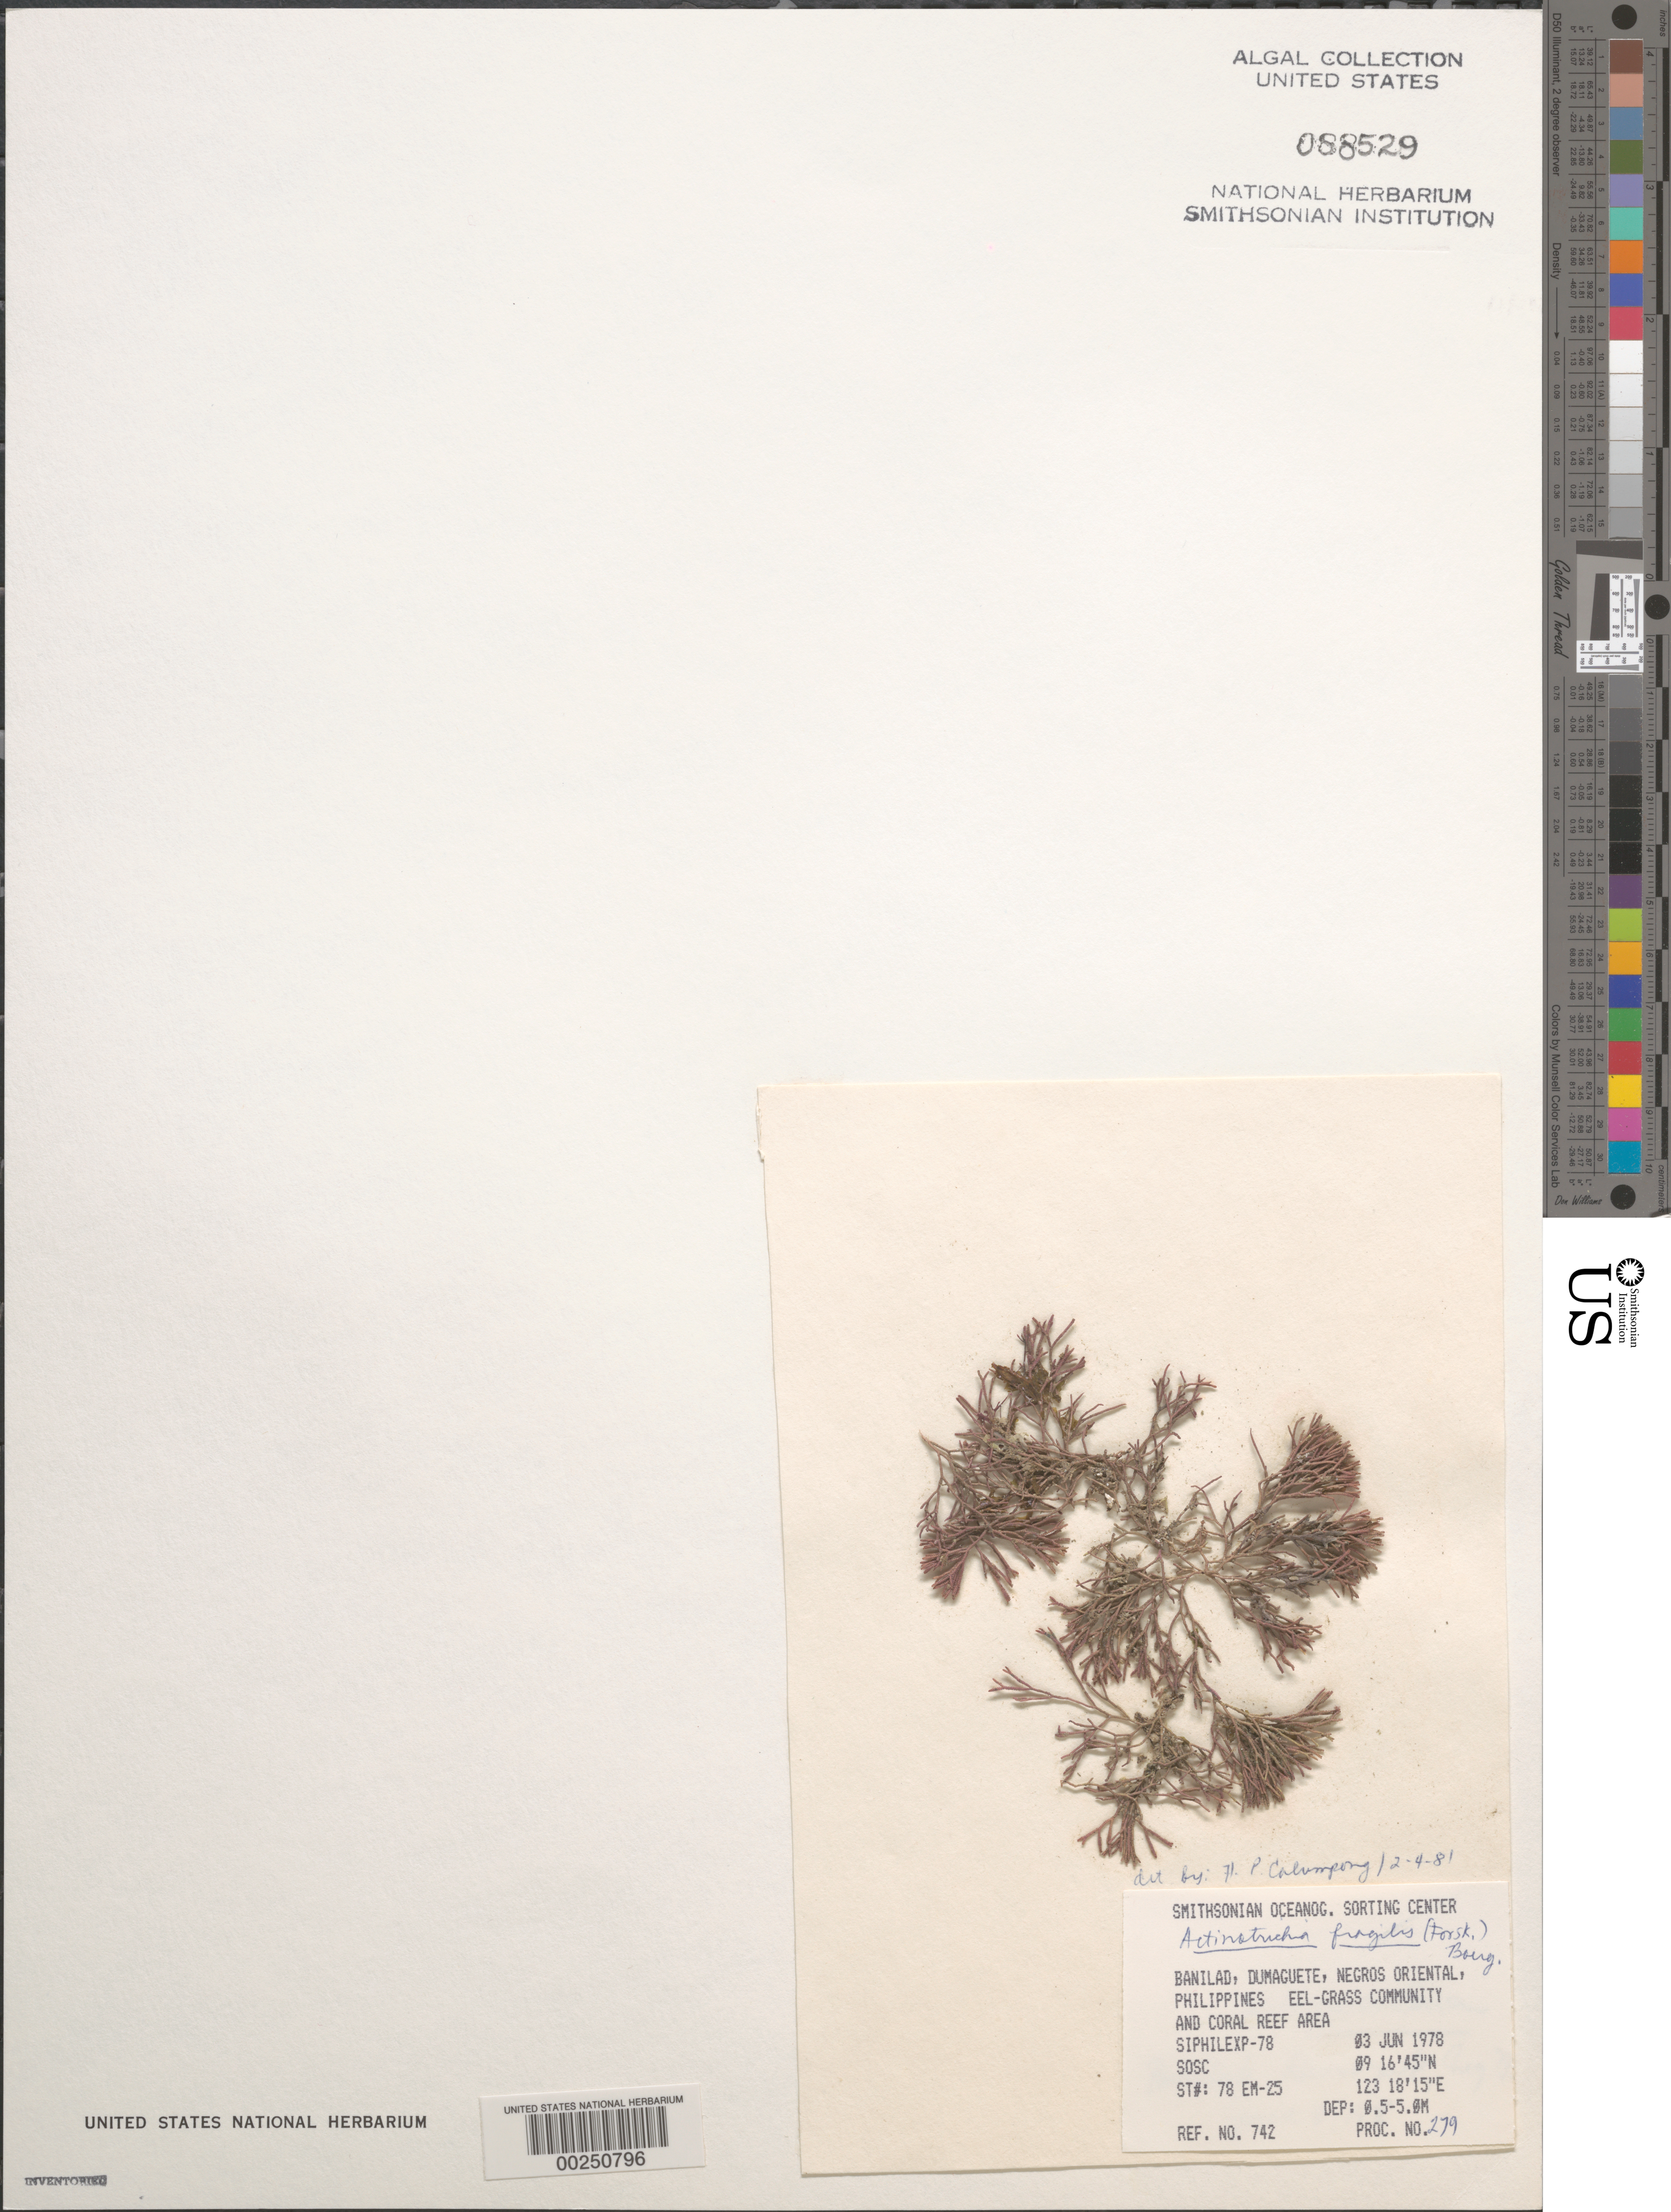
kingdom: Plantae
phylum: Rhodophyta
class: Florideophyceae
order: Nemaliales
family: Galaxauraceae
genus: Actinotrichia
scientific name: Actinotrichia fragilis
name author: (Forssk.) Børgesen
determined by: Calumpong, H. P.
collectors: SOSC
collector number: Station 78 Em-25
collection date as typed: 03 Jun 1978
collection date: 1978-06-03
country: Philippines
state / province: Central Visayas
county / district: Negros Oriental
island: Negros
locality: Banilad, Dumaguete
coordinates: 09 16'45"N, 123 18'15"E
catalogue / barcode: US 88529